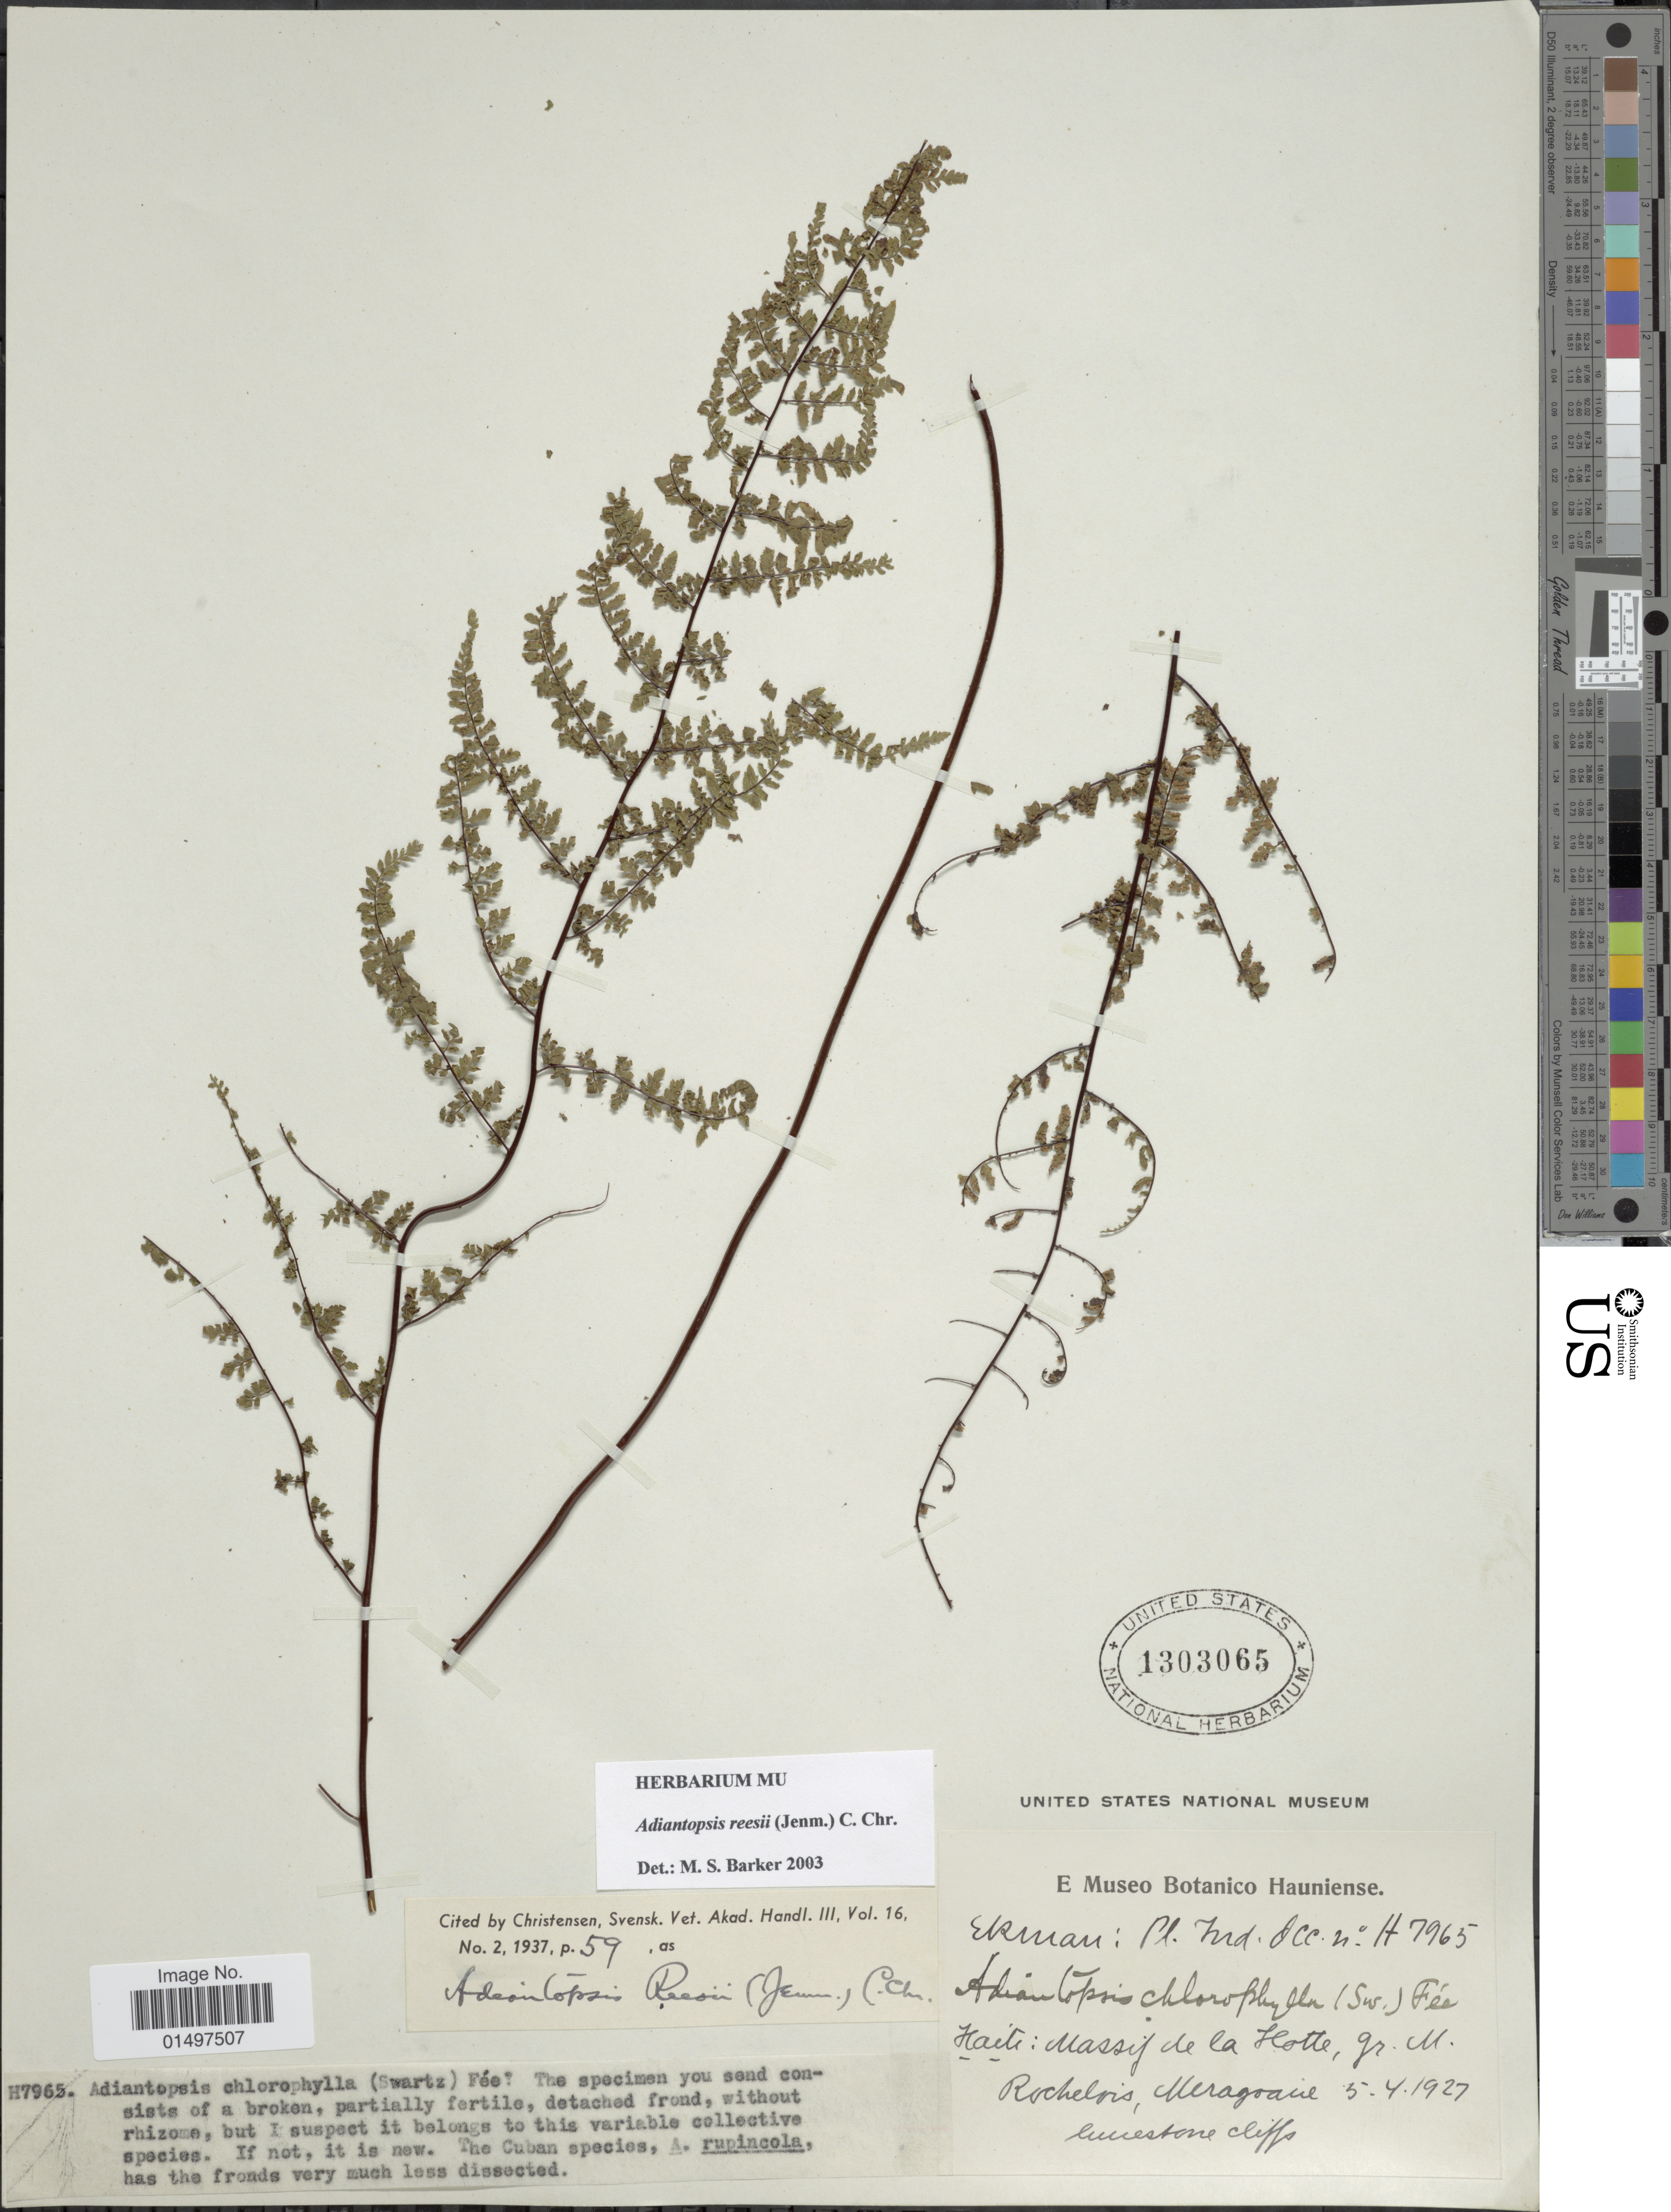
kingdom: Plantae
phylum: Tracheophyta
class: Polypodiopsida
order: Polypodiales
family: Pteridaceae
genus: Adiantopsis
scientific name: Adiantopsis reesii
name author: (Jenman) C. Chr.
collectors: -. Ekman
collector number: H7965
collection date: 1927-04-05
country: Haiti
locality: Massif de la Hotte, Gr. M. Rochelois, Meragoane. Pl. Ind. Occ.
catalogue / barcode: US 1303065